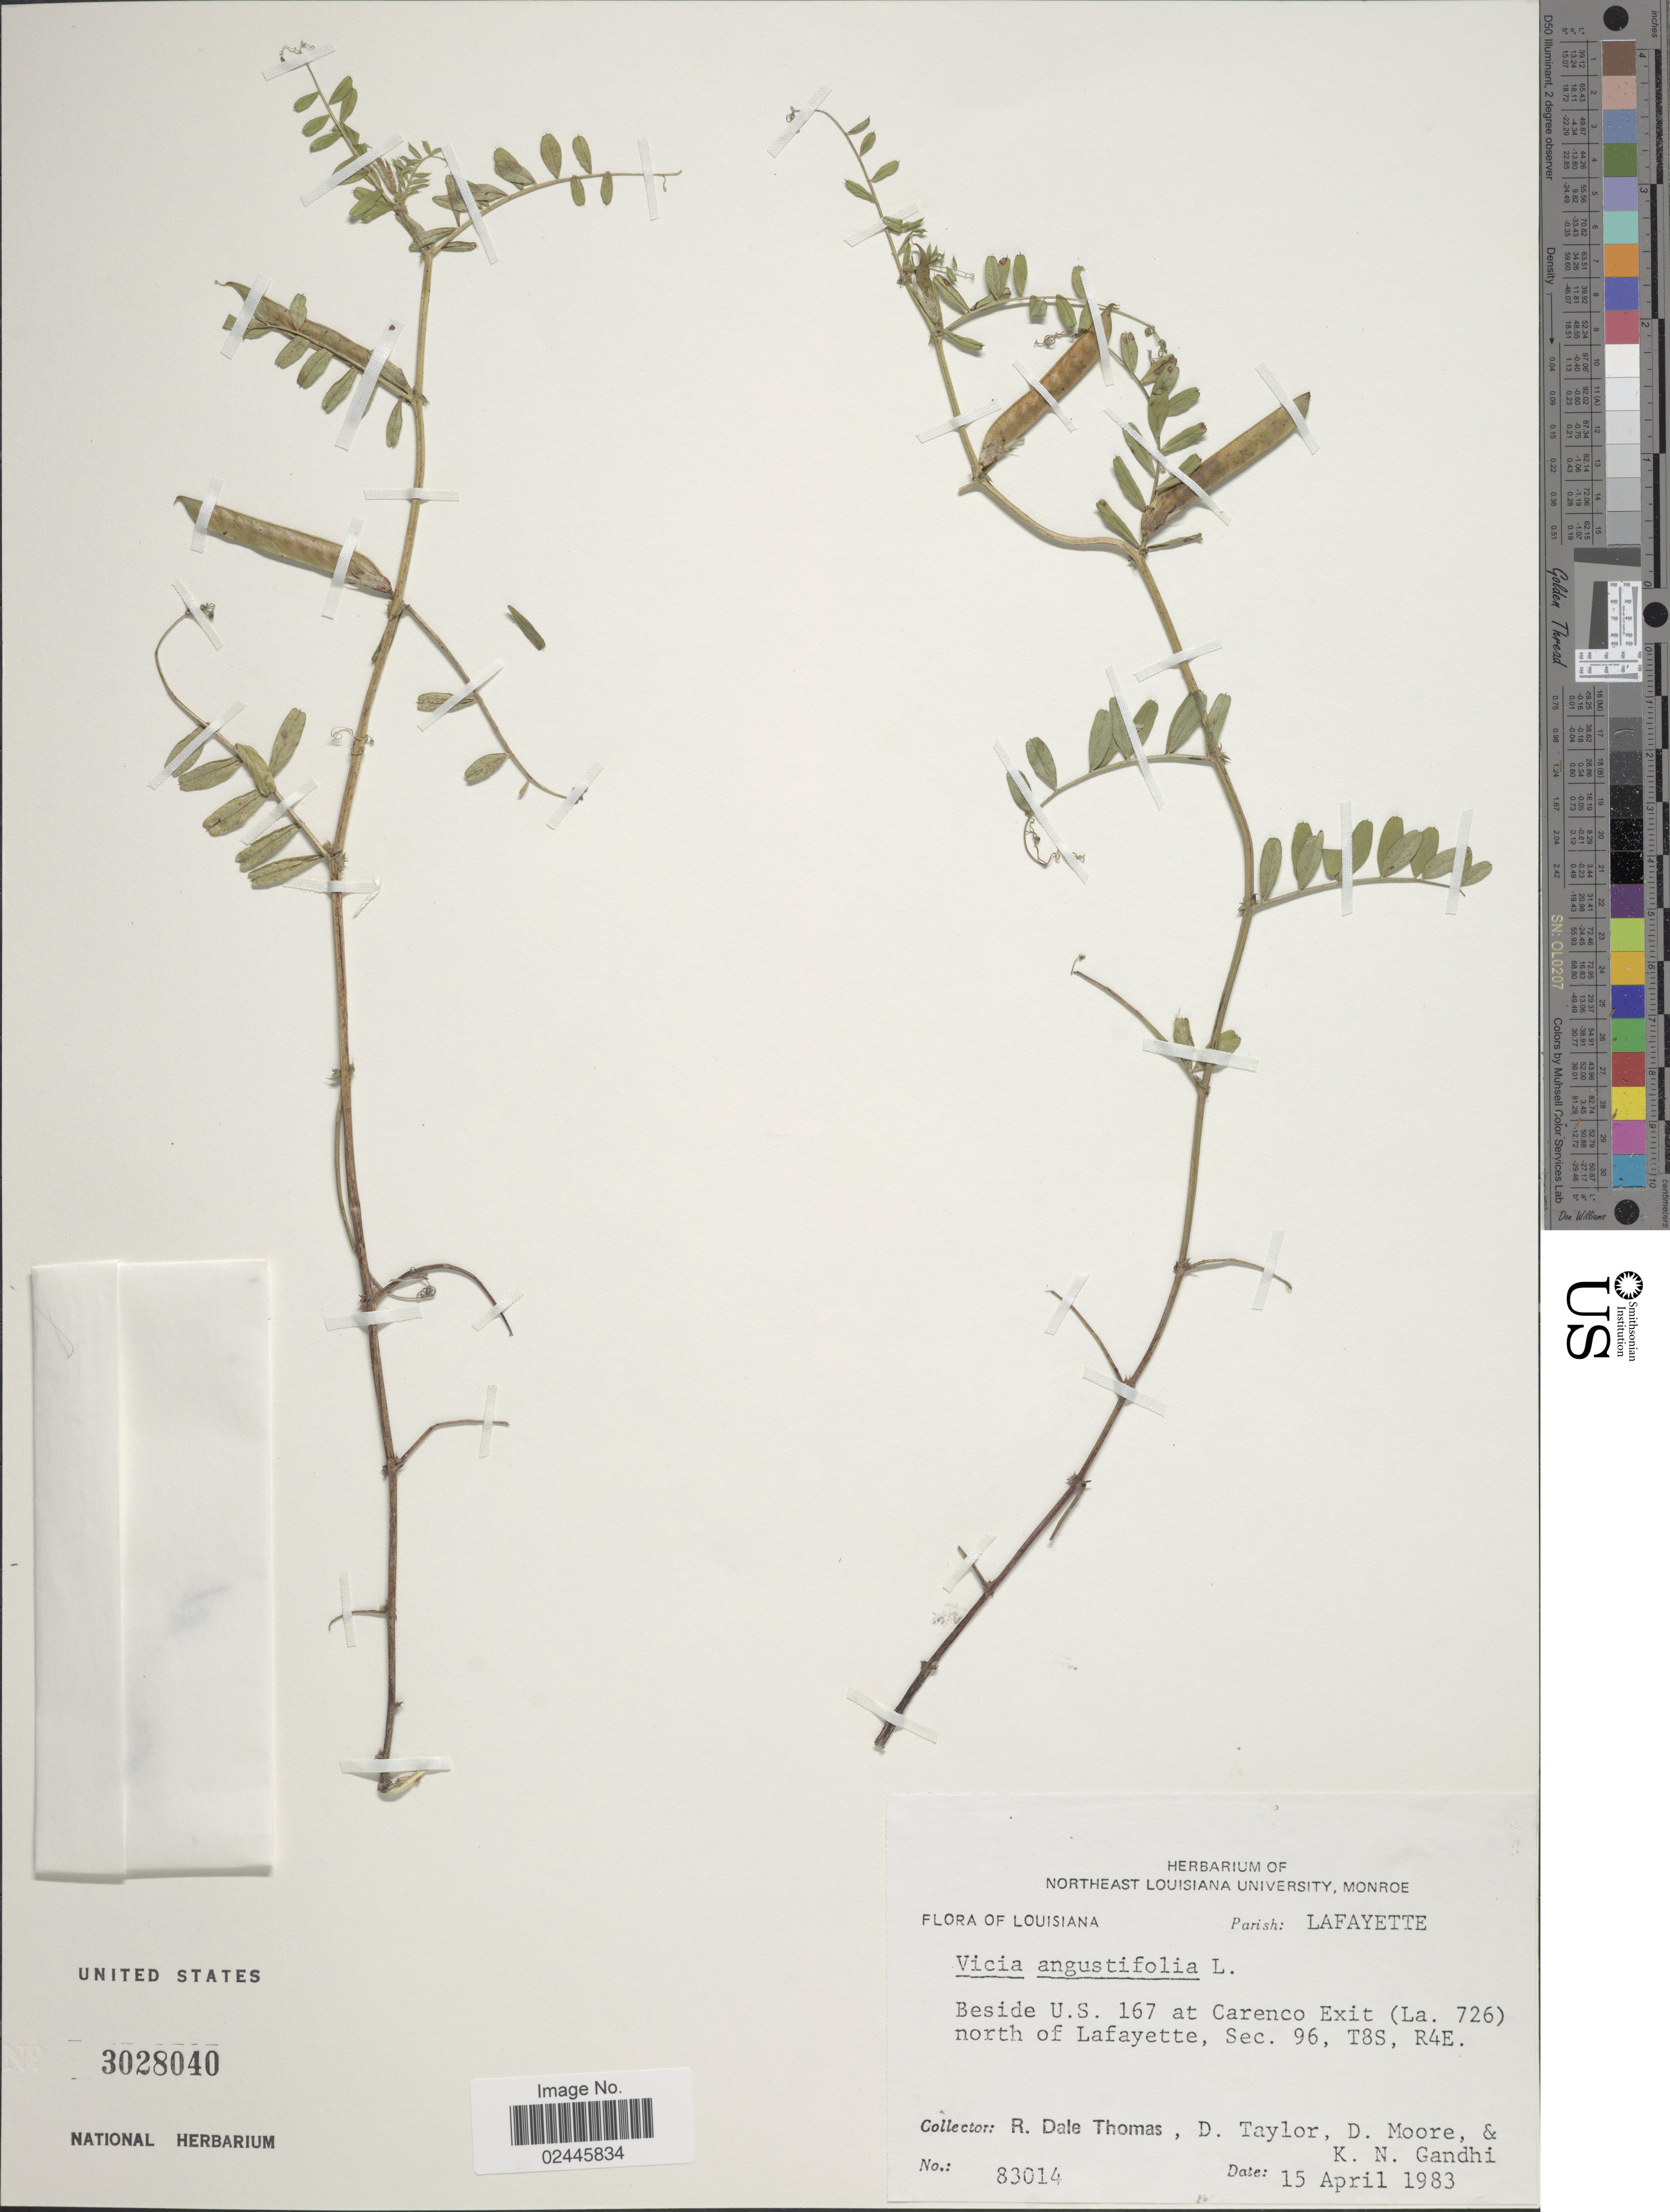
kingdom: Plantae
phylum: Tracheophyta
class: Magnoliopsida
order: Fabales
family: Fabaceae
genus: Vicia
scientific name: Vicia angustifolia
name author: L.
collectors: R. Thomas, D. Taylor, D. Moore & K. N. Gandhi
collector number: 83014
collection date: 1983-04-15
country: United States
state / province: Louisiana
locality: Beside U.S. 167 at Carenco Exit (la. 726) north of Lafayette, Sec. 96, T8S. R4E.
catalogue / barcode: US 3028040